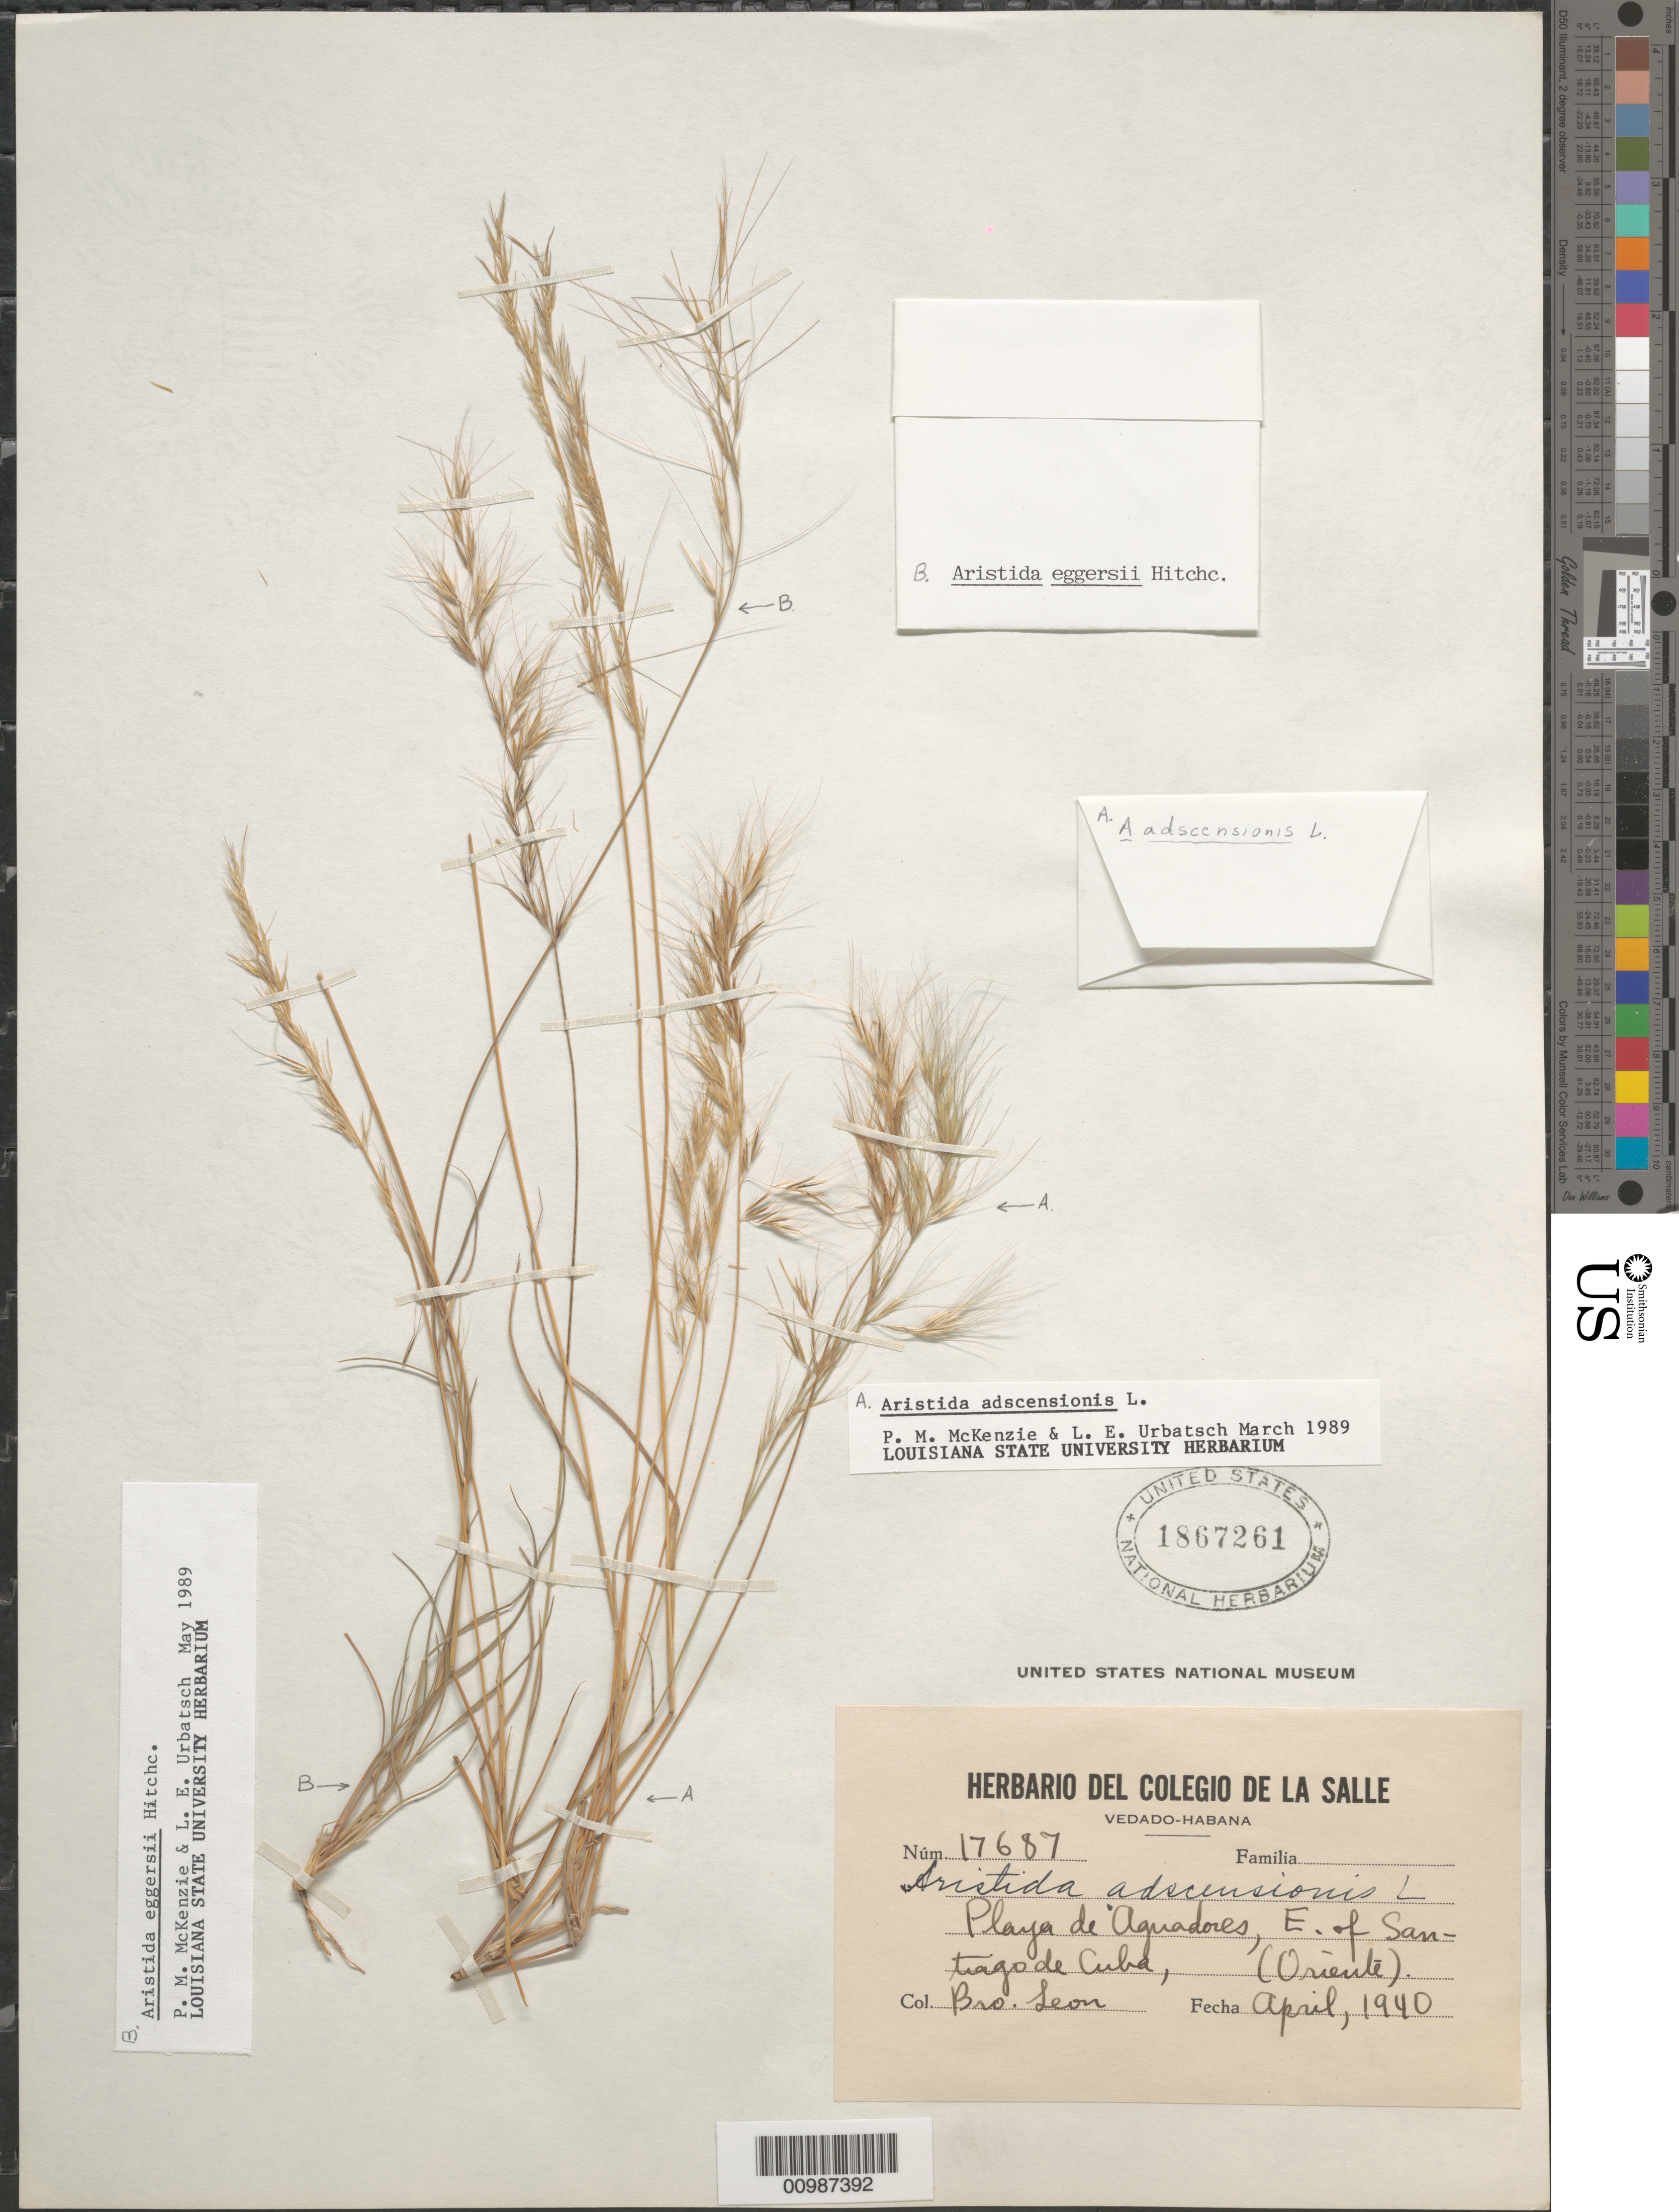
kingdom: Plantae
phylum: Tracheophyta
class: Liliopsida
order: Poales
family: Poaceae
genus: Andropogon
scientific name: Andropogon aristatus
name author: Poir.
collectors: Bro. León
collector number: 17687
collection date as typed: Apr 1940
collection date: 1940-04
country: Cuba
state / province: Santiago de Cuba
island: Cuba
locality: Playa de Aquadores, East of Santiago de Cuba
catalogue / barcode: US 1867261